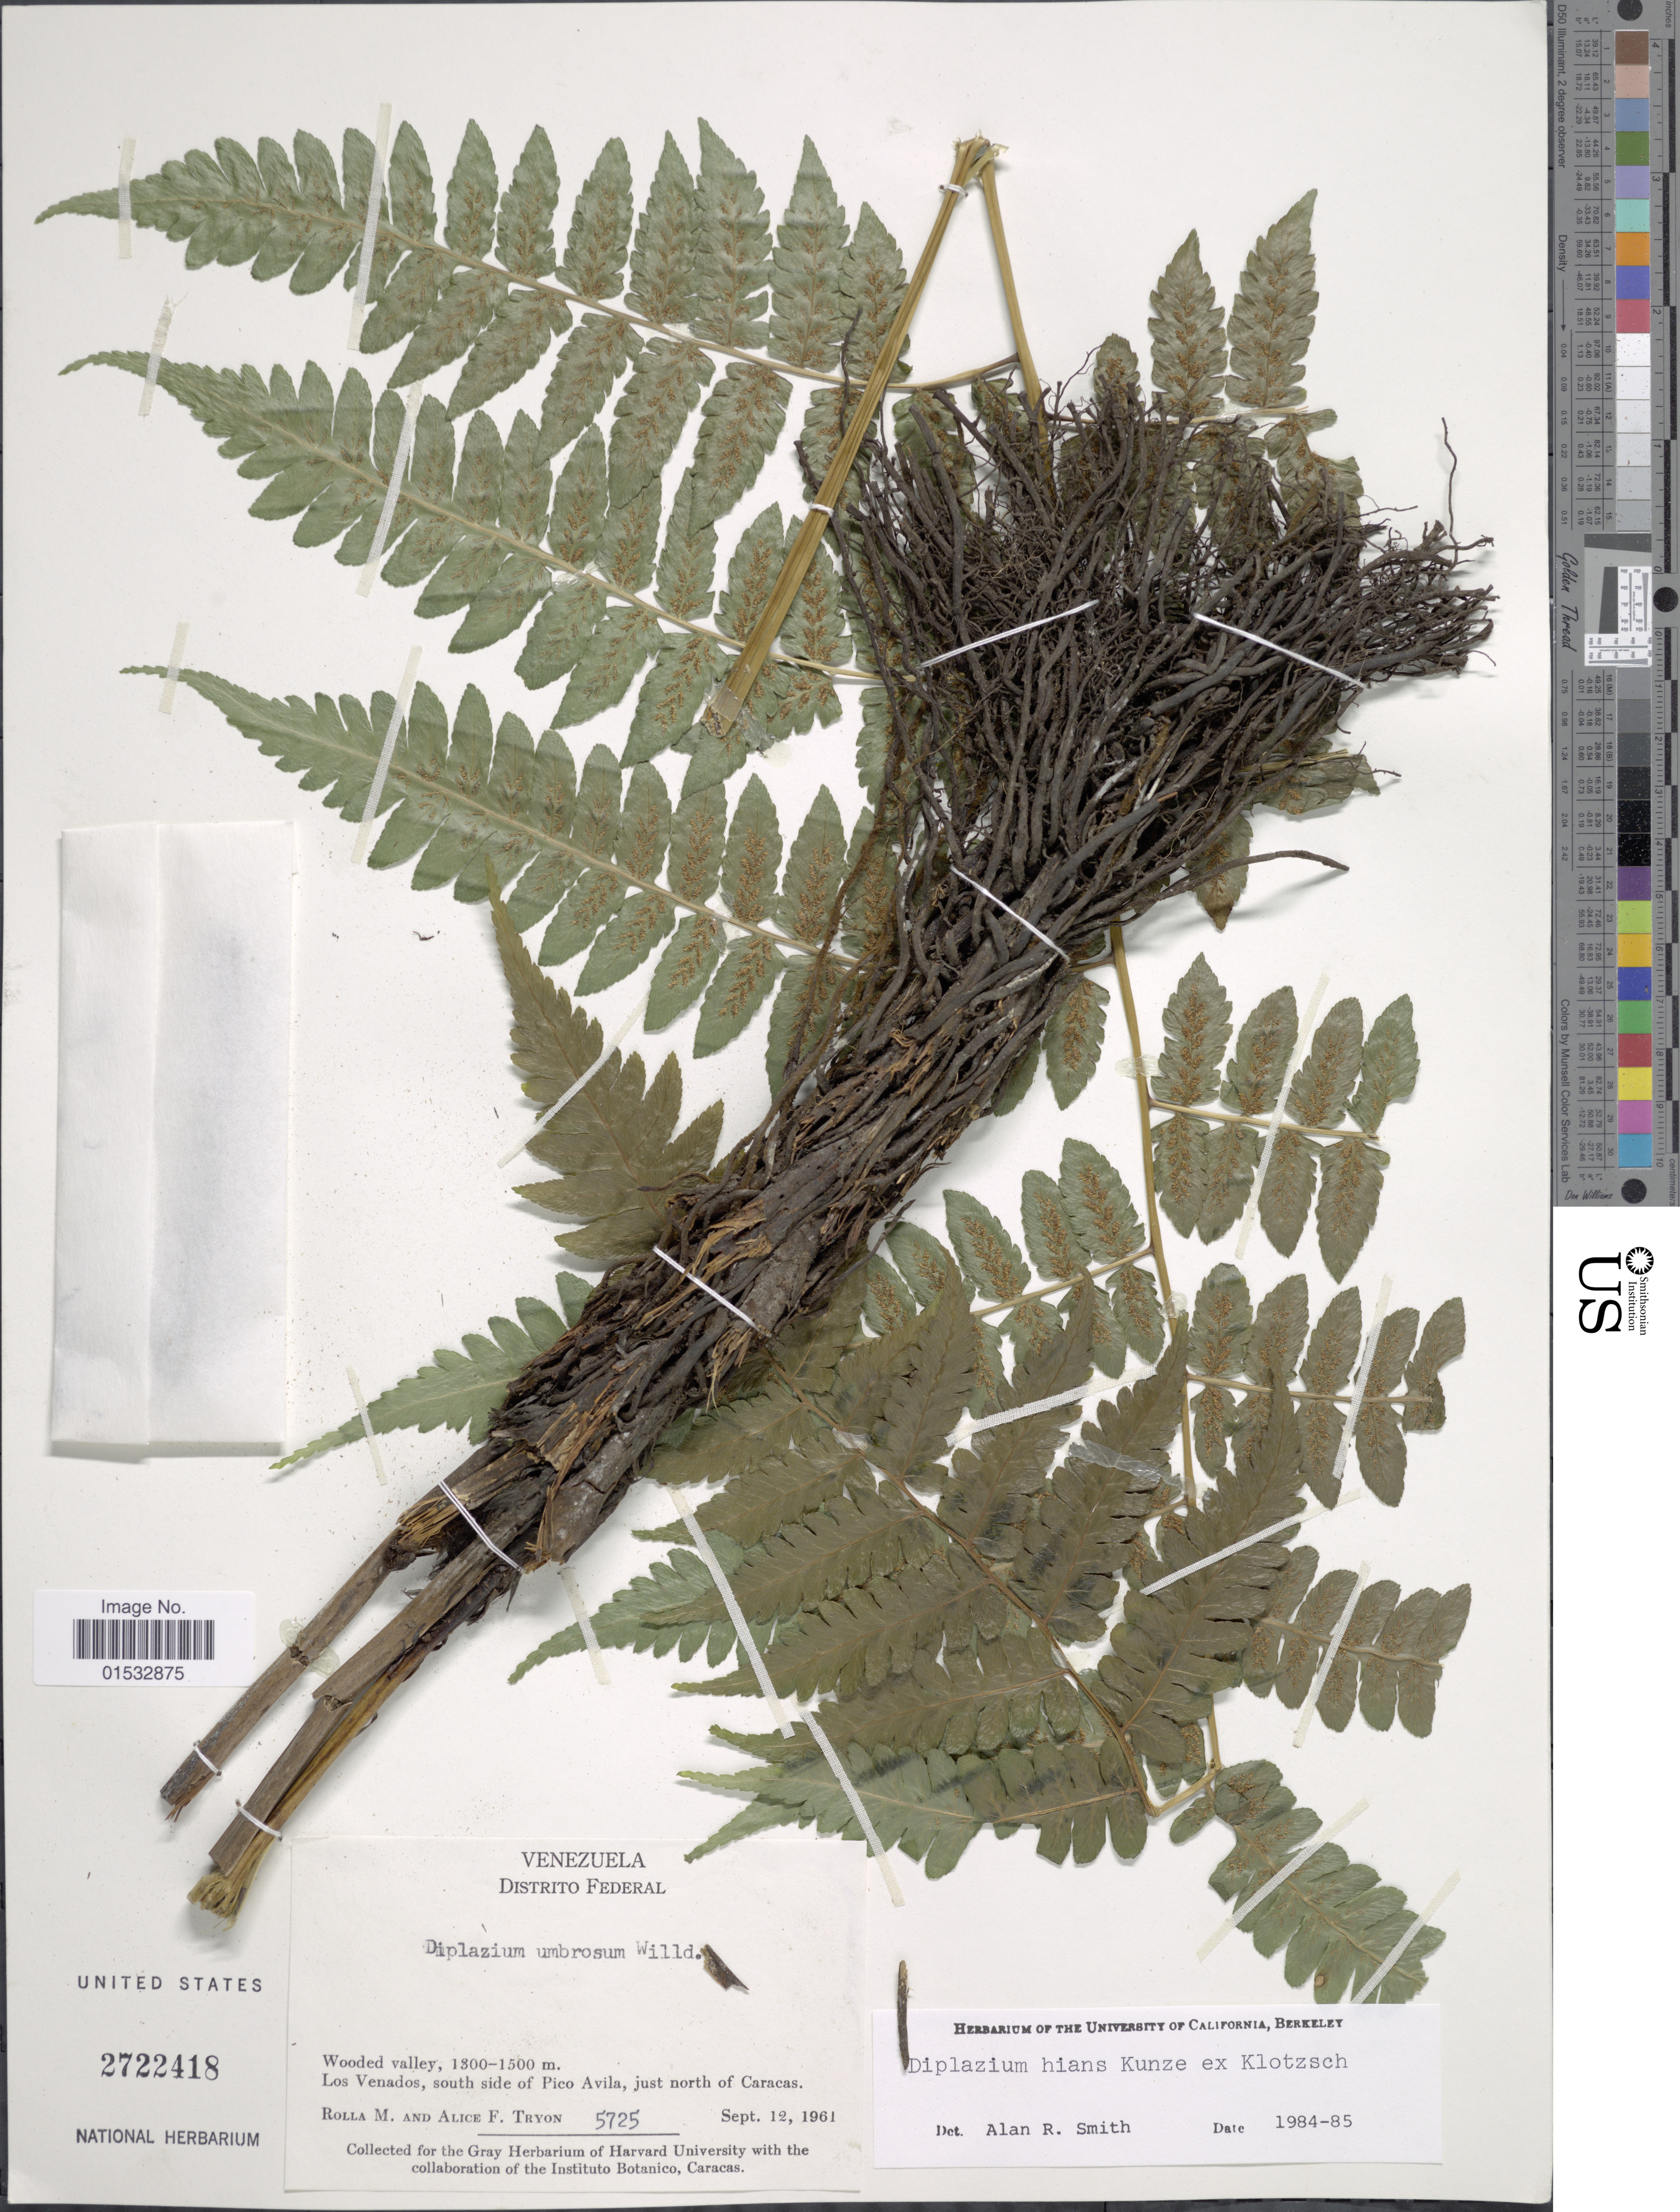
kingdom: Plantae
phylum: Tracheophyta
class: Polypodiopsida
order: Polypodiales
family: Athyriaceae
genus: Diplazium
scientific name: Diplazium hians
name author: Kunze ex Klotzsch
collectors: R. M. Tryon & A. F. Tryon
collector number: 5725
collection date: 1961-09-21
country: Venezuela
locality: Distrito Federal, Los Venados, south side of Pico Avila, just north of Caracas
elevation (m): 1300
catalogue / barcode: US 2722418